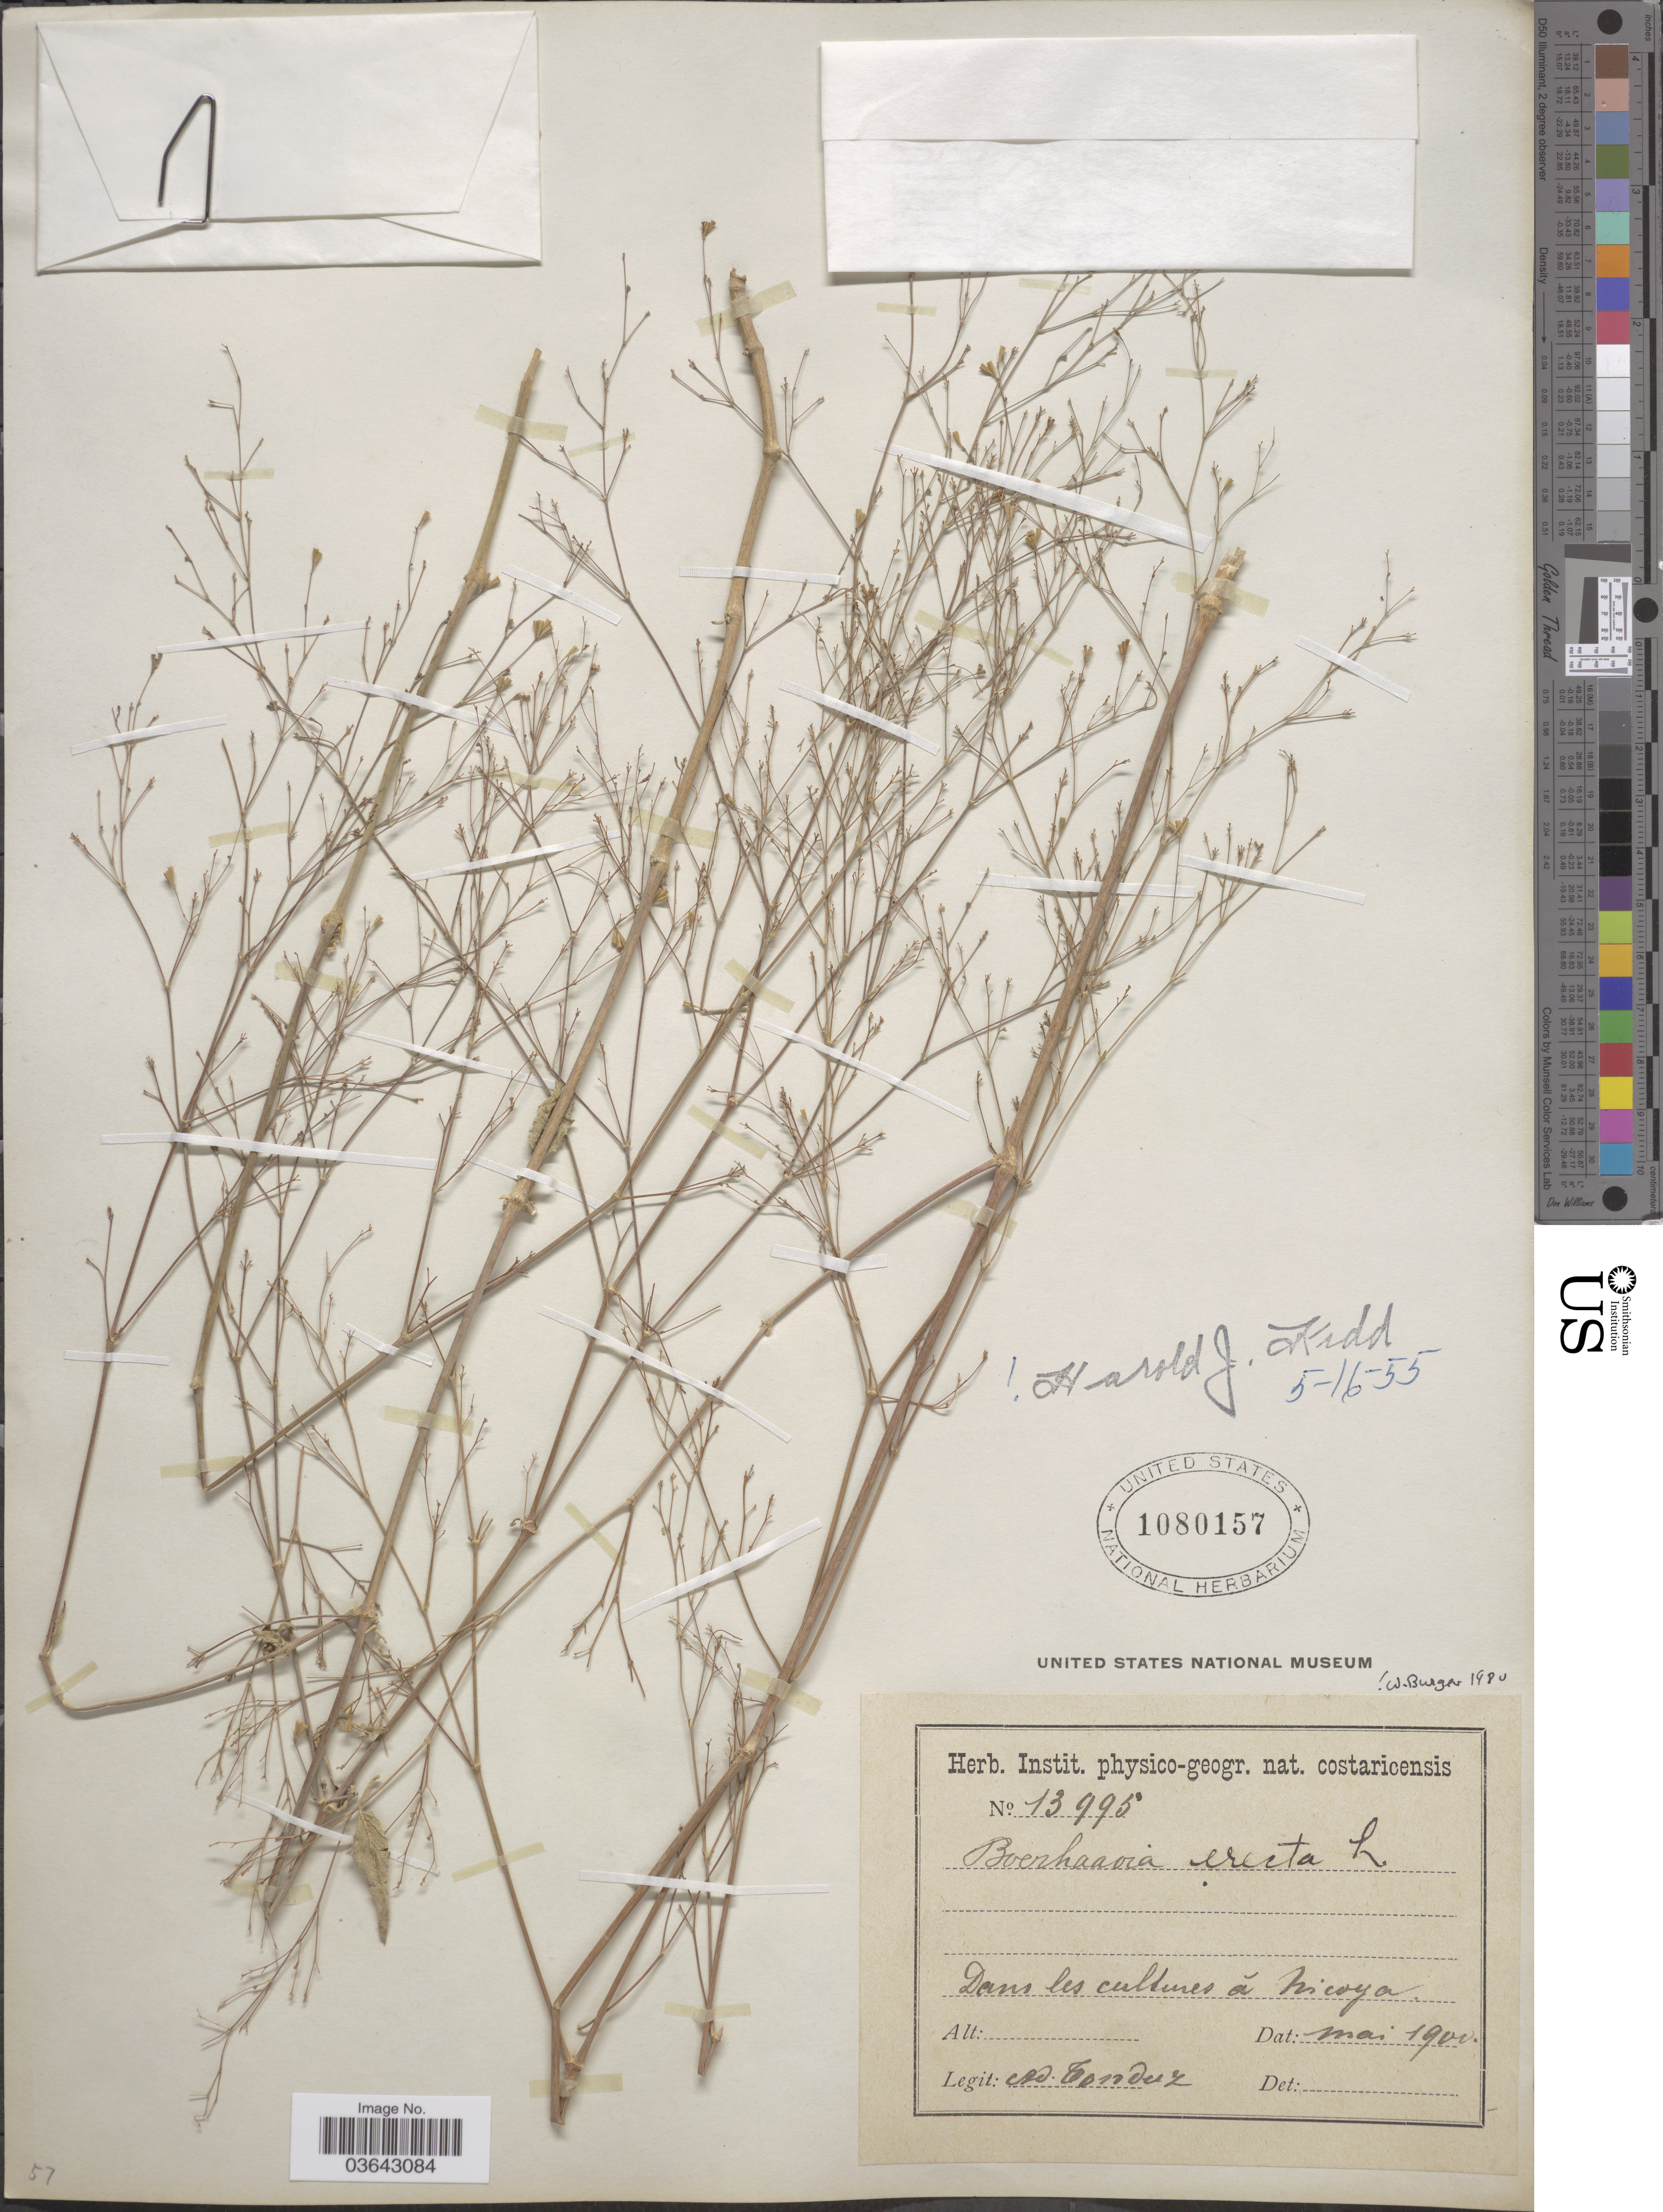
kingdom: Plantae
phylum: Tracheophyta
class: Magnoliopsida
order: Caryophyllales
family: Nyctaginaceae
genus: Boerhavia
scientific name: Boerhavia erecta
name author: L.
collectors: A. Tonduz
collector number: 13995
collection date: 1900-05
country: Costa Rica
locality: Dans les cultures á Nicoya.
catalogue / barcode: US 1080157